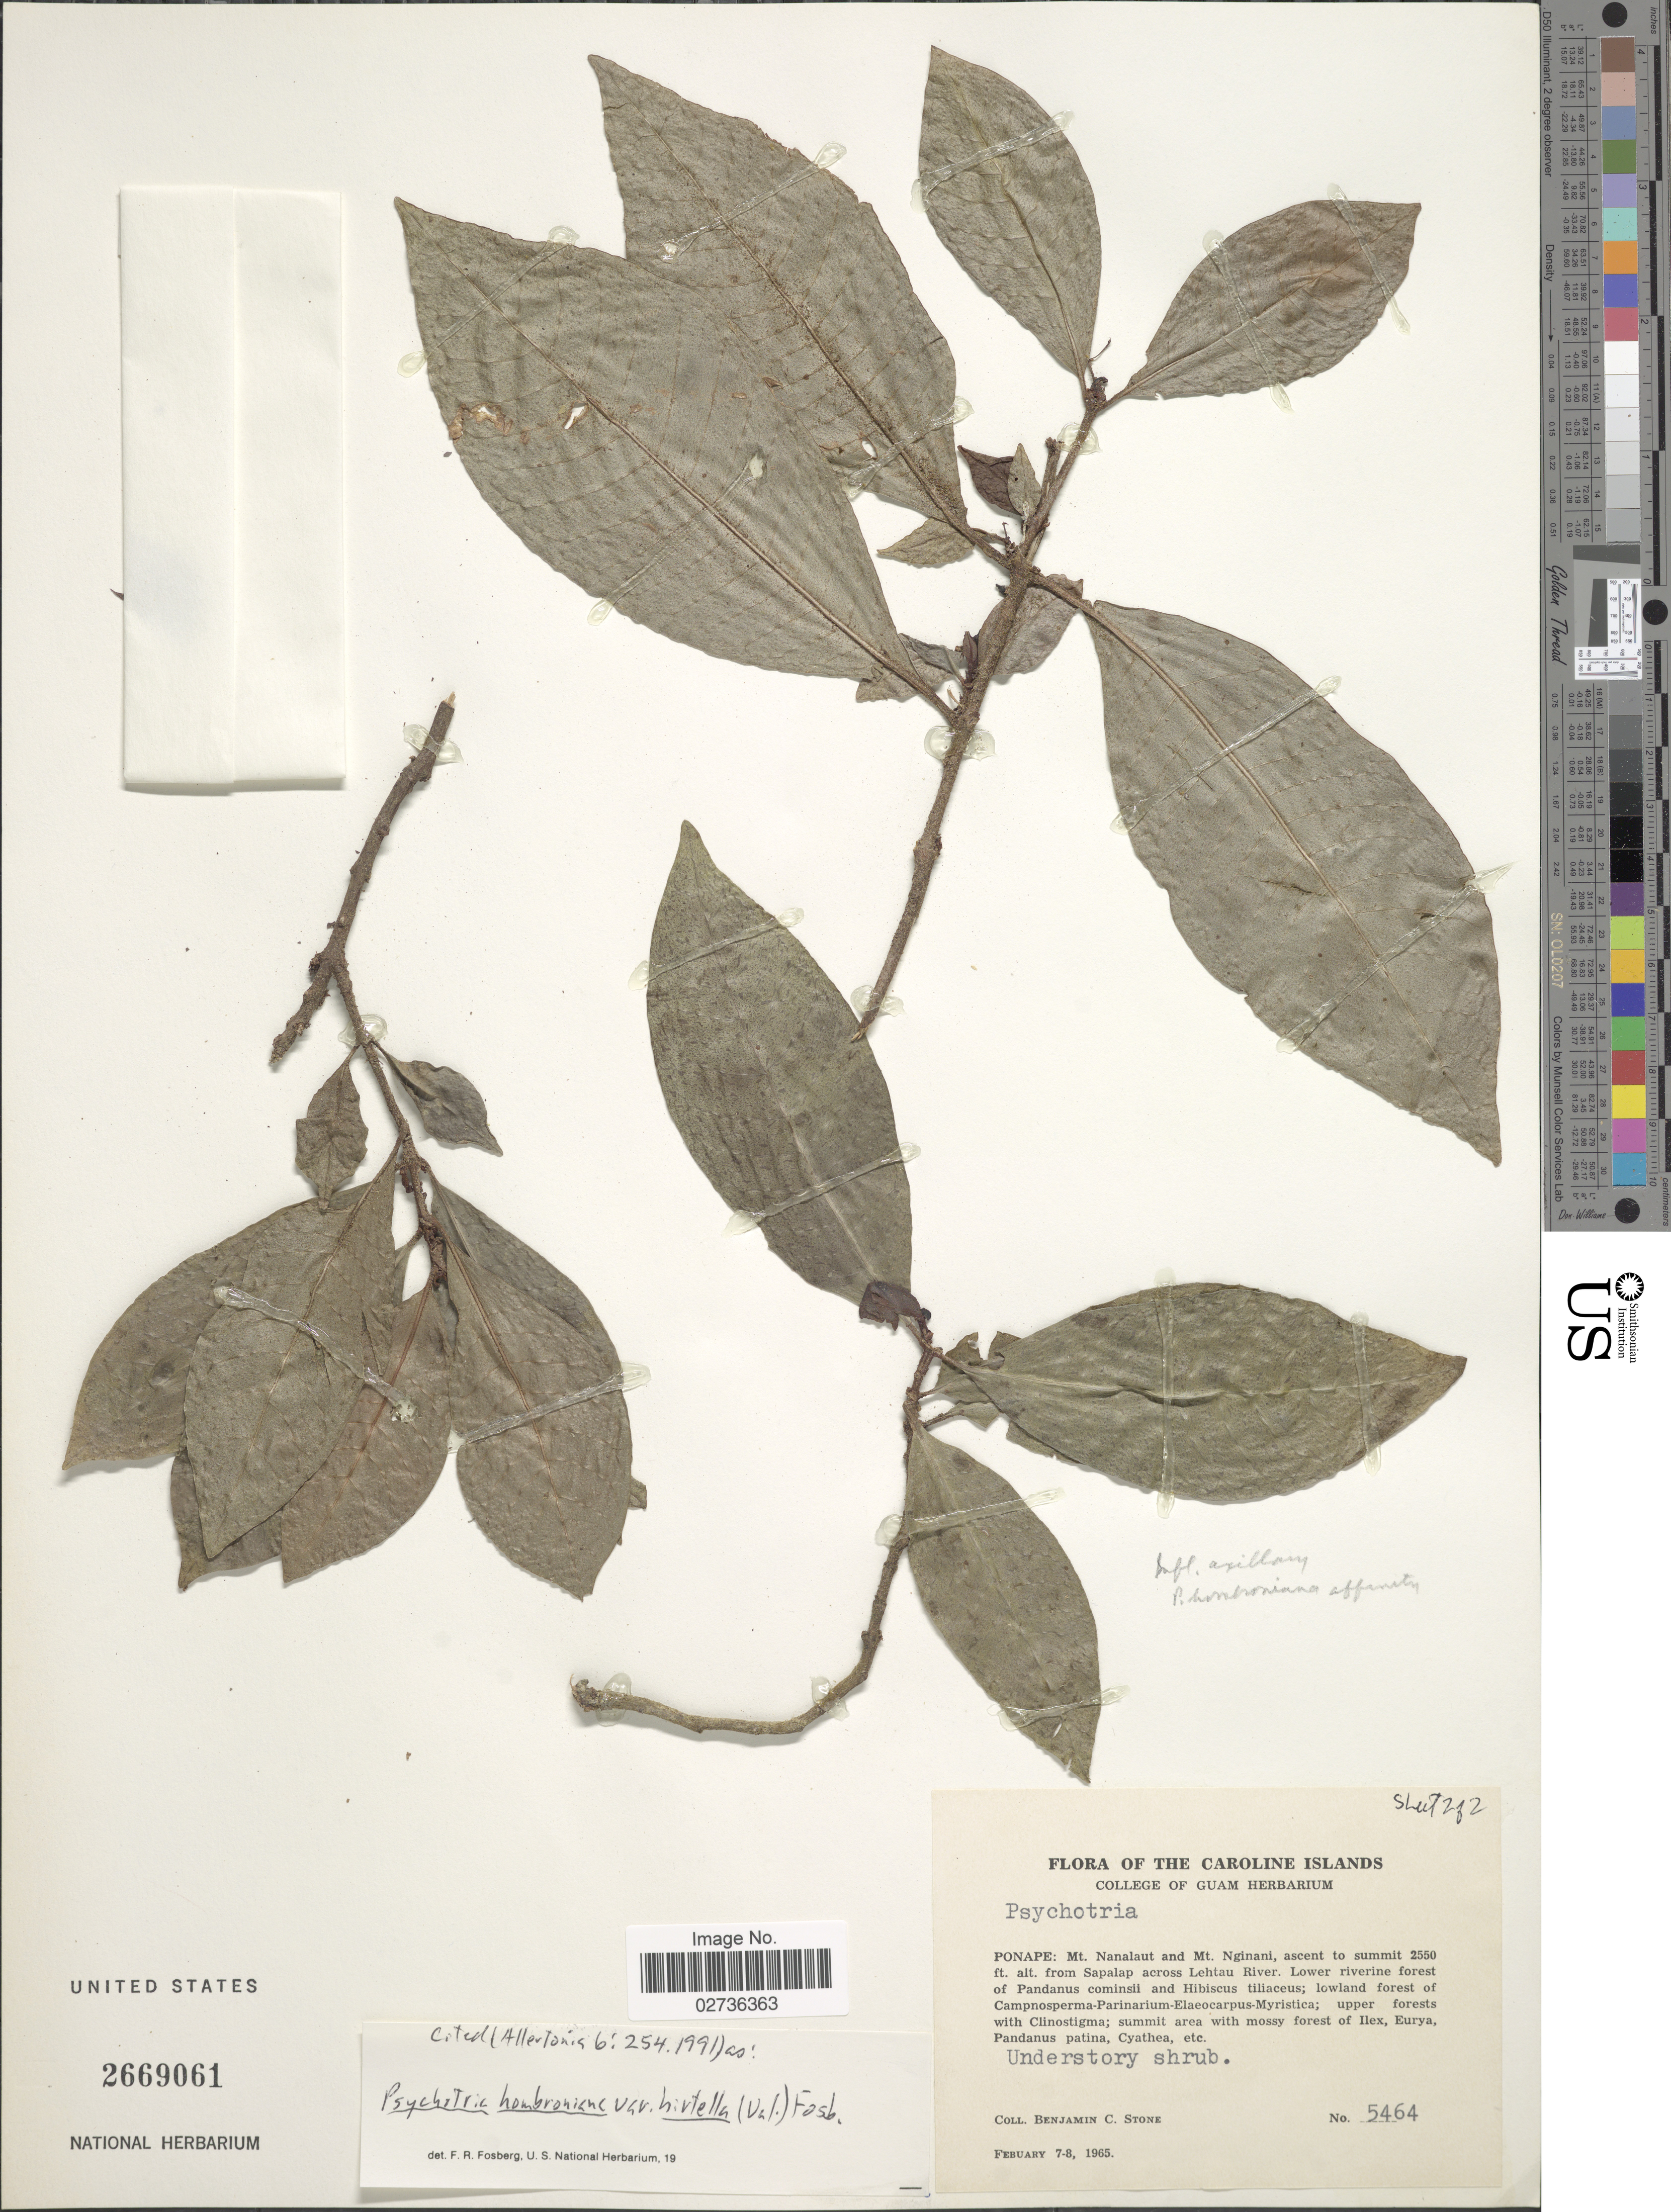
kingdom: Plantae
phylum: Tracheophyta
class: Magnoliopsida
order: Gentianales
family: Rubiaceae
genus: Psychotria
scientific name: Psychotria hombroniana var. hirtella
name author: (Valeton) Fosberg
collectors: B. C. Stone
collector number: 5464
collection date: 1965-02-07/1965-02-08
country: Micronesia, Federated States of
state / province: Pohnpei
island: Pohnpei [Ponape]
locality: Ponape: Mt. Nanalaut and Mt. Nginani, ascent to summit from Sapalap across Lehtau River.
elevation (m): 777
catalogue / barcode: US 2669061